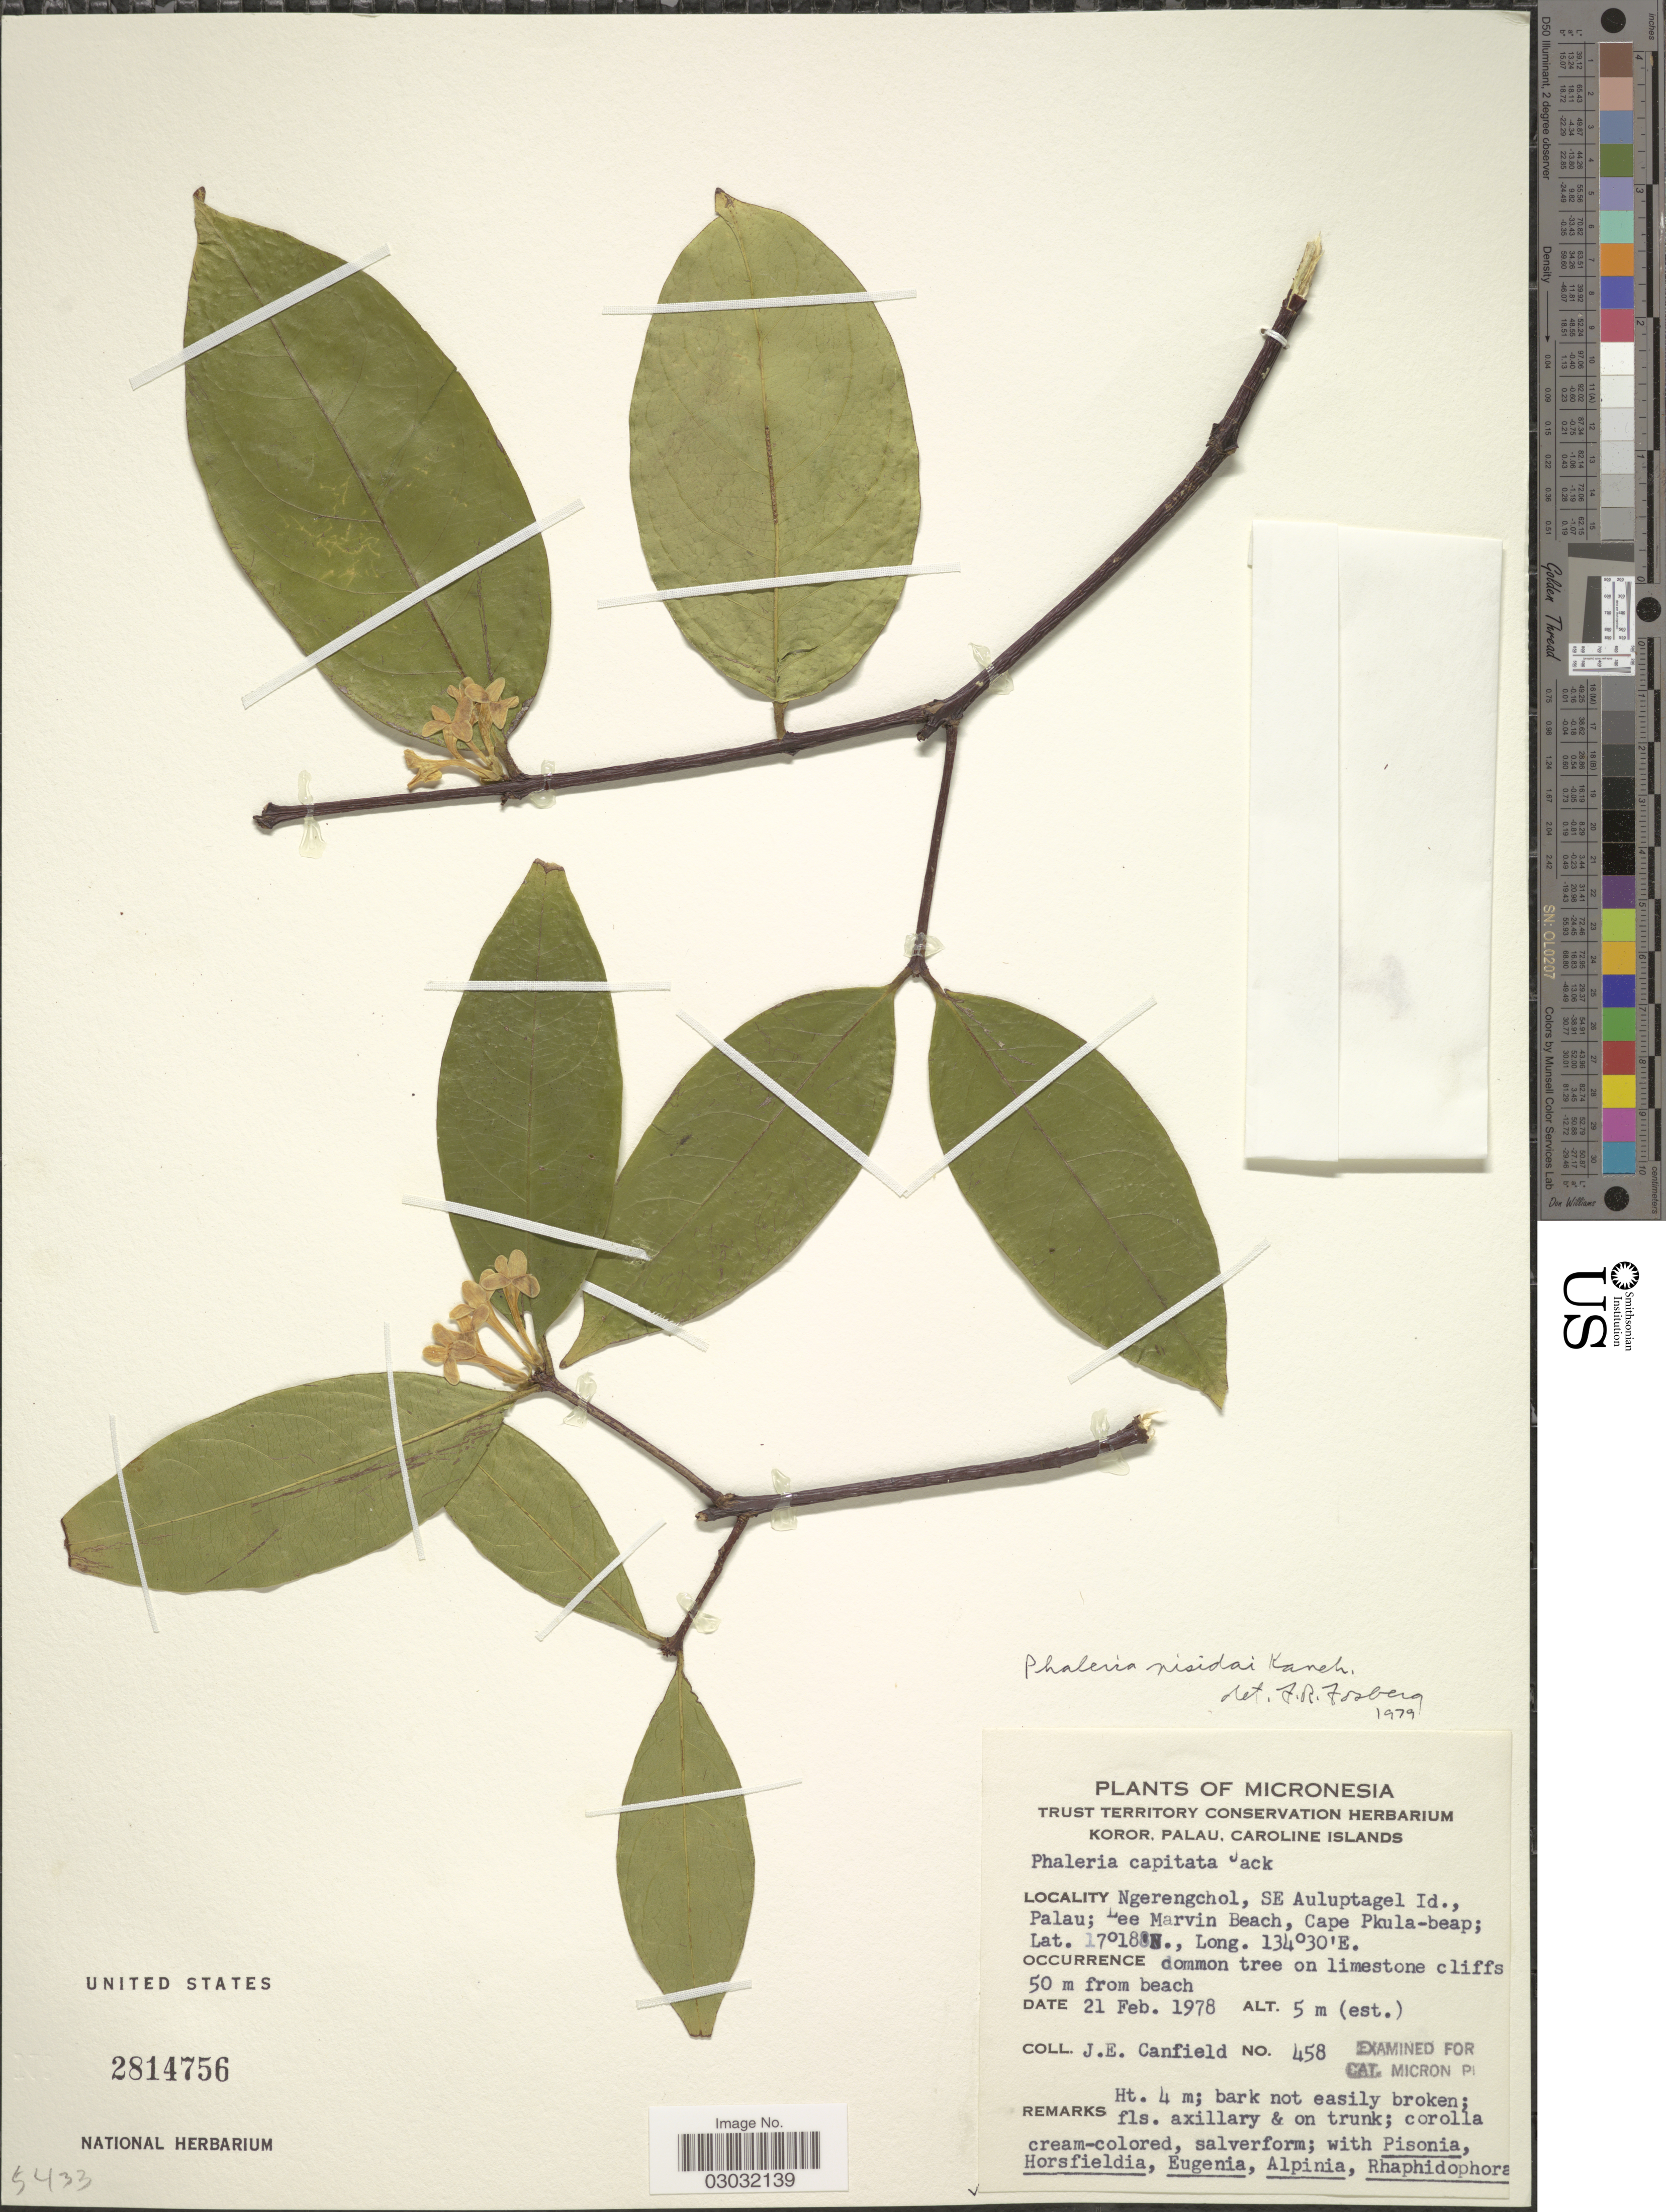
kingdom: Plantae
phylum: Tracheophyta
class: Magnoliopsida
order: Malvales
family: Thymelaeaceae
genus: Phaleria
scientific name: Phaleria nisidai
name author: Kaneh.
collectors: J. E. Canfield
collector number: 458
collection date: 1978-02-21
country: Palau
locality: Micronesia, Ngerengchol, SE Auluptagel Id., Palau; Lee Marvin Beach, Cape Pkula-beap.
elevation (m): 5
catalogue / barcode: US 2814756